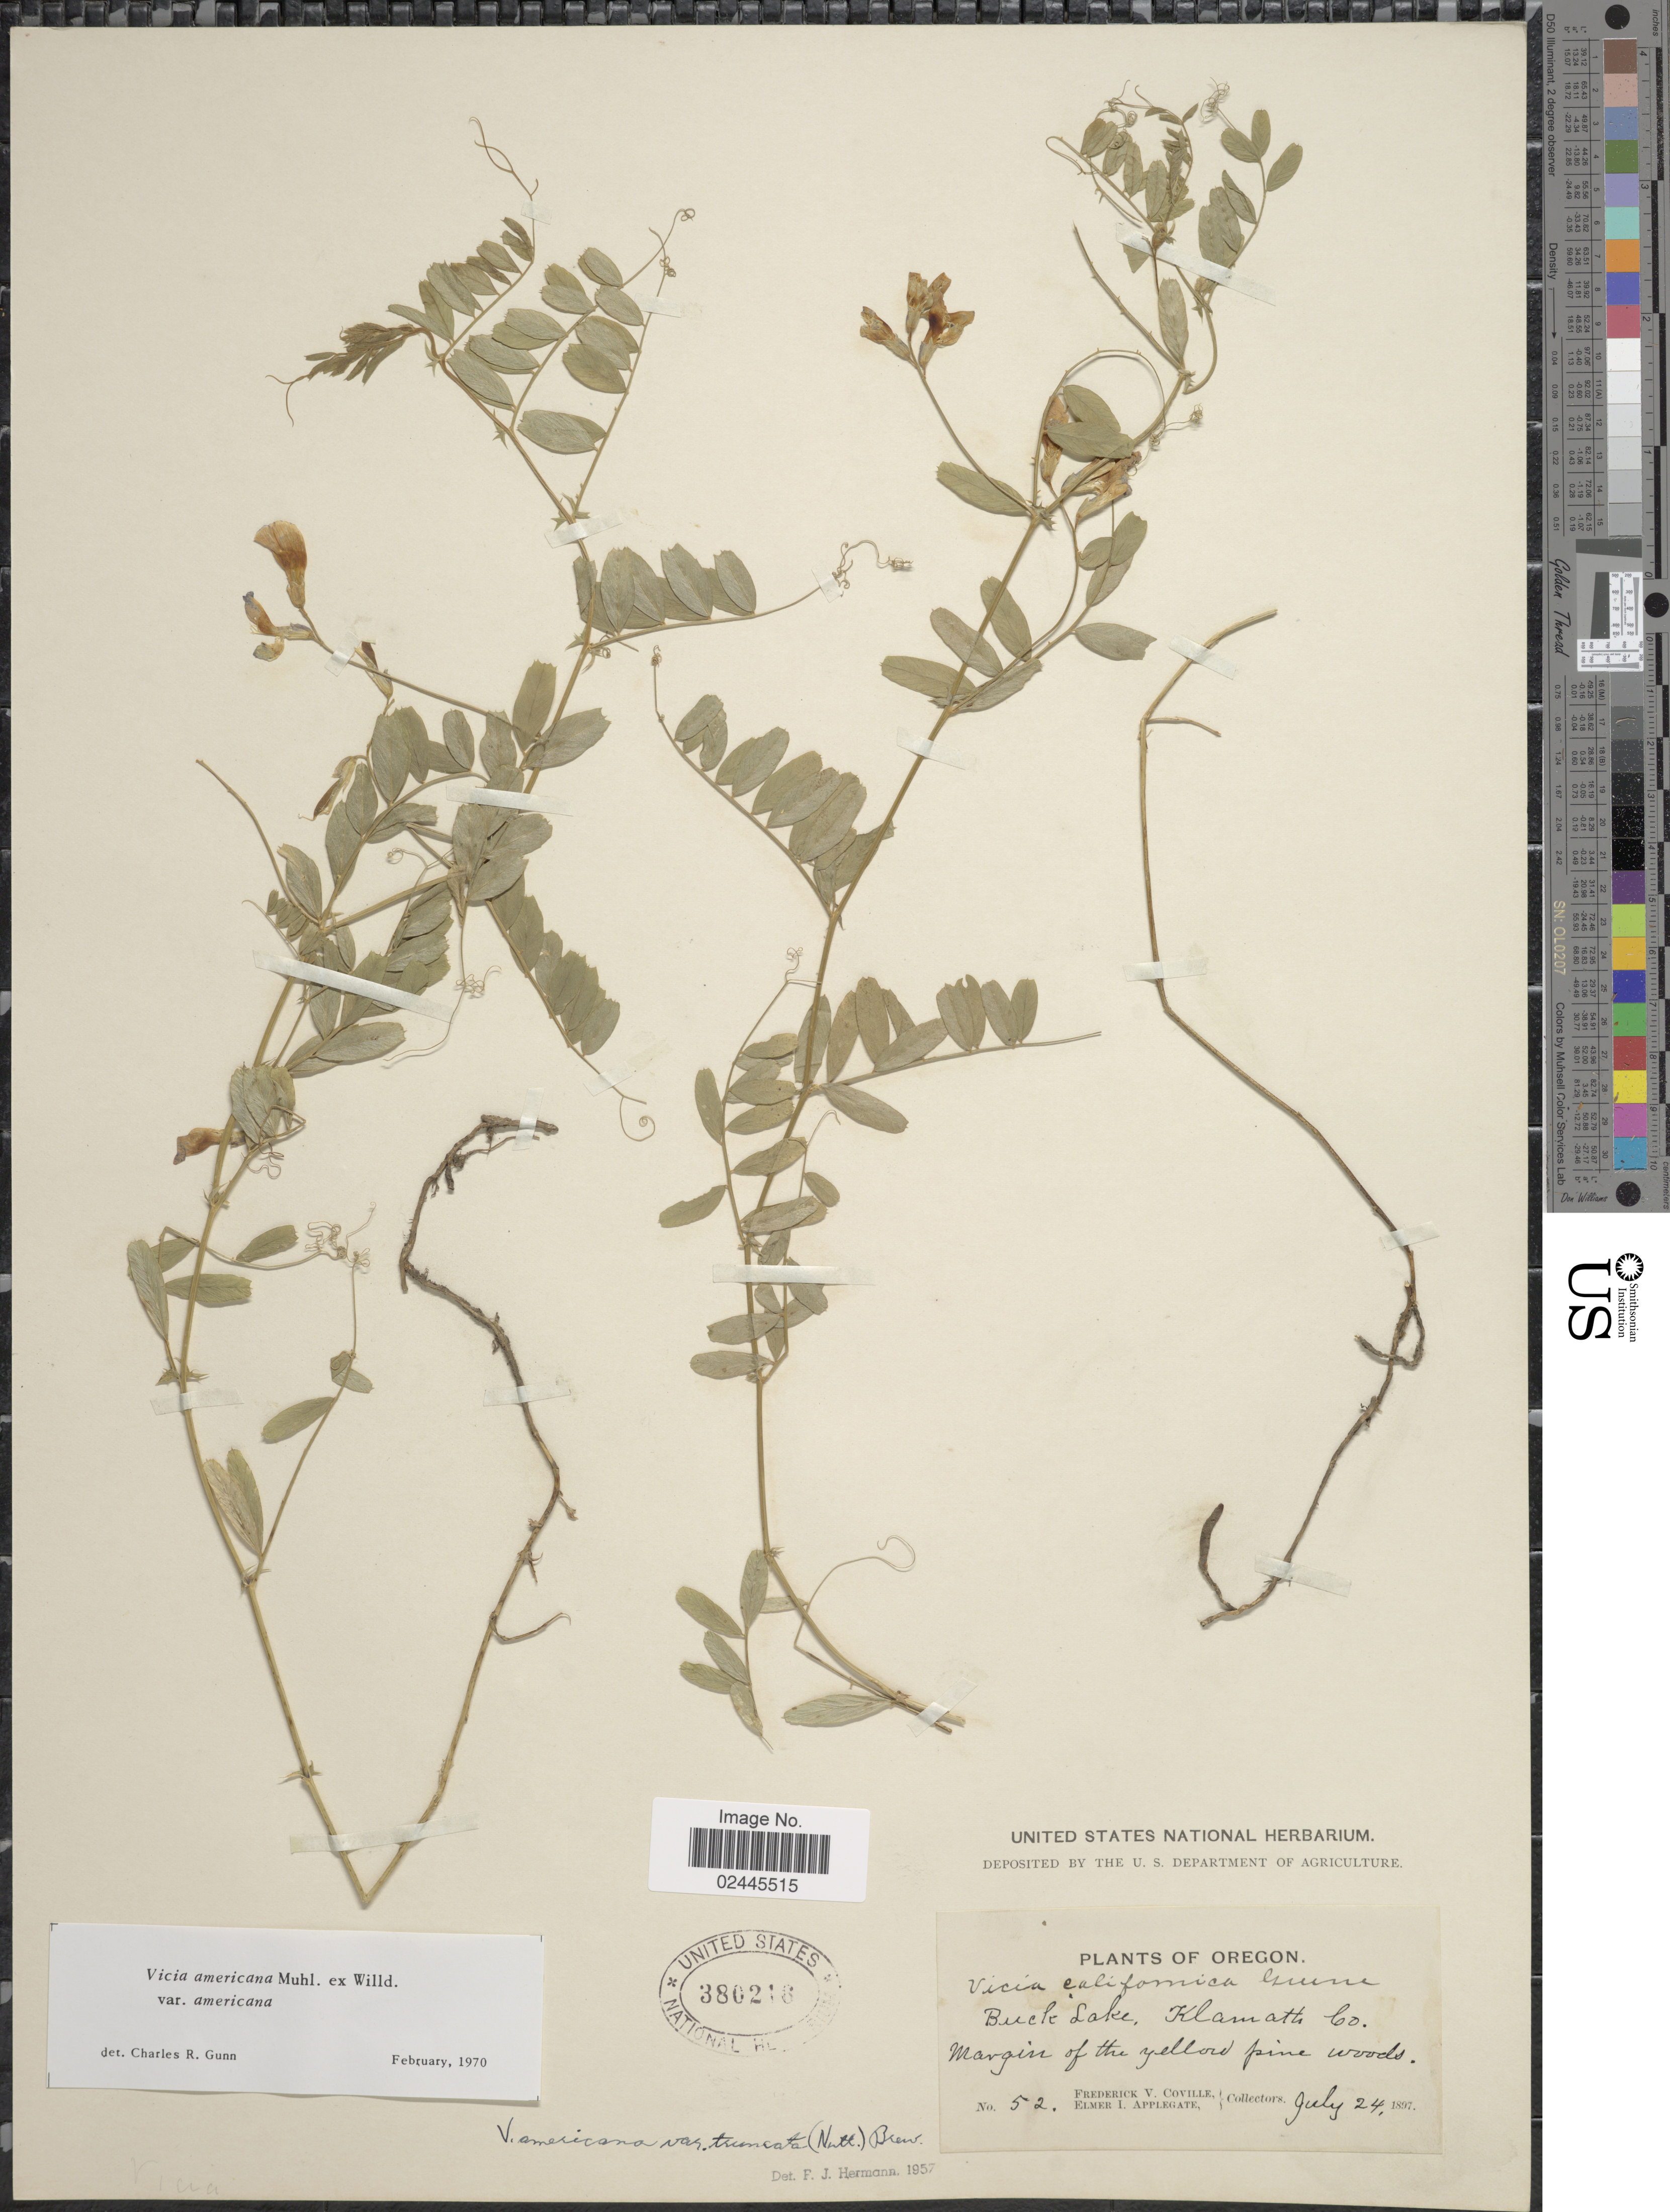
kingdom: Plantae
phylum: Tracheophyta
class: Magnoliopsida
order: Fabales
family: Fabaceae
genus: Vicia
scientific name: Vicia americana var. americana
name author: Muhl. ex Willd.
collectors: F. V. Coville & E. I. Applegate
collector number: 52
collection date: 1897-07-24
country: United States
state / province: Oregon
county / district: Klamath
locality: Buck Lake, Klamath Co., Margin of the yellow pine woods.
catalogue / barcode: US 380216